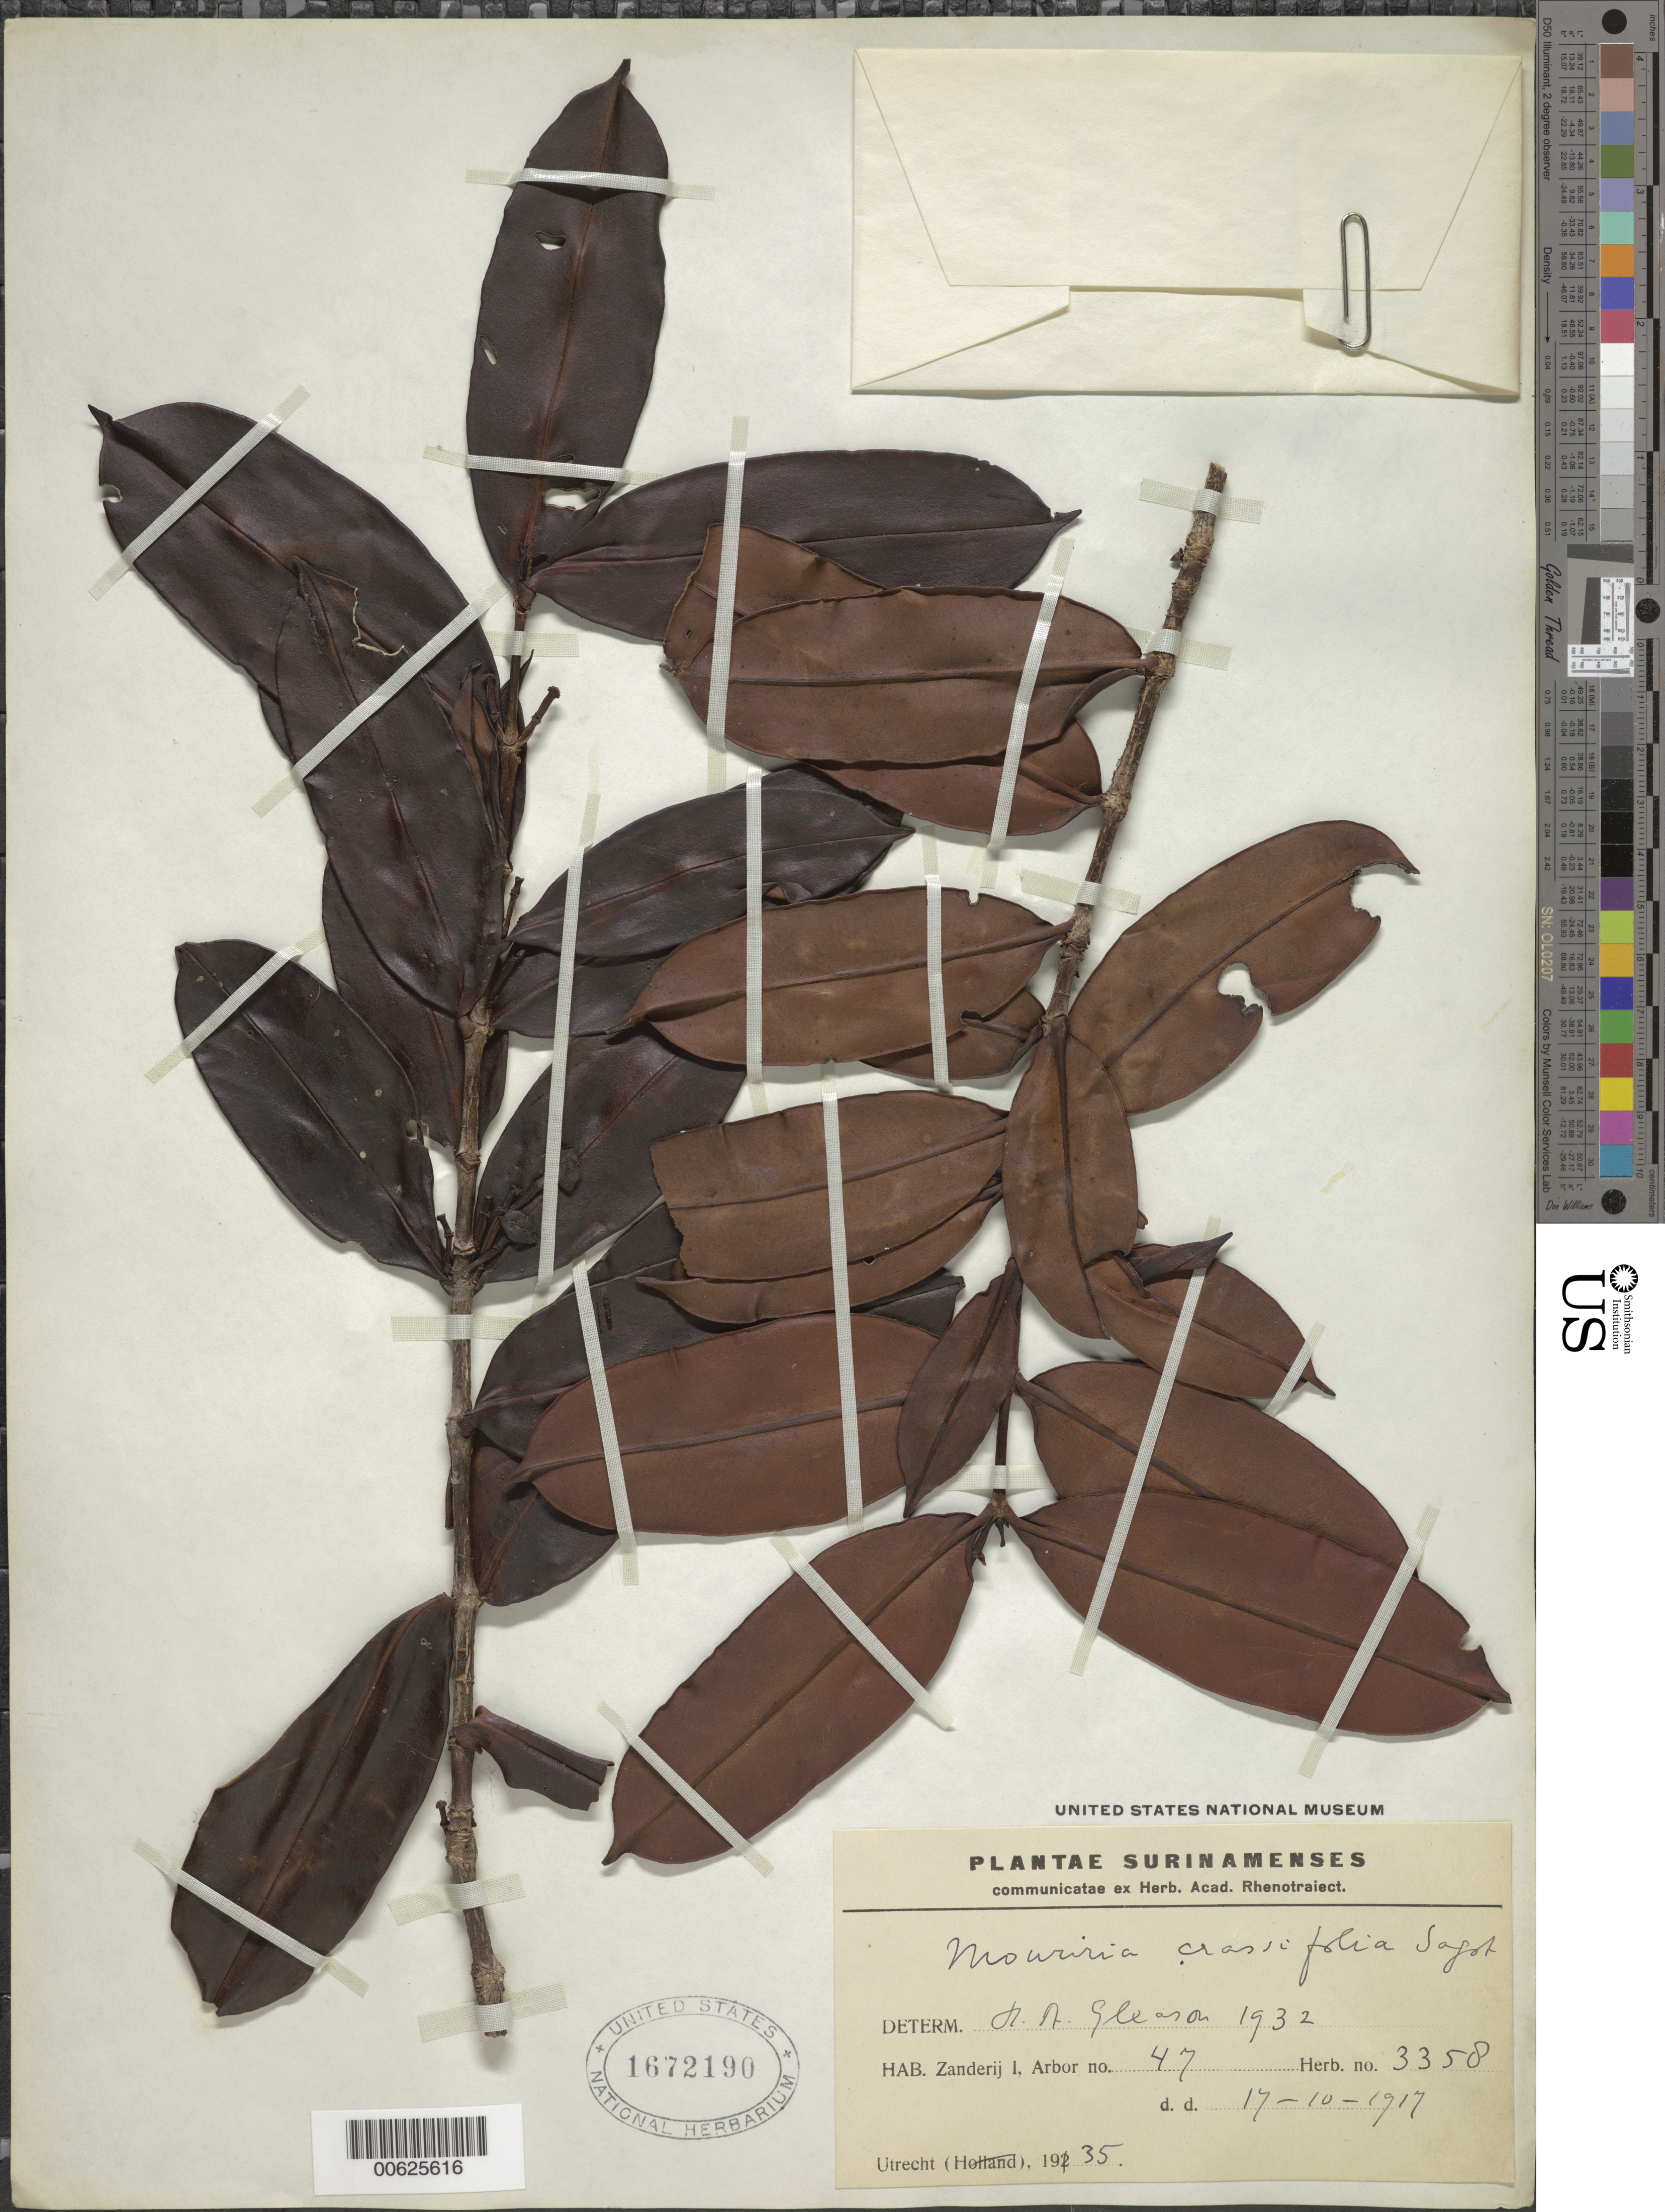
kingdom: Plantae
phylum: Tracheophyta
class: Magnoliopsida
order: Myrtales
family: Melastomataceae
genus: Mouriri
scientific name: Mouriri crassifolia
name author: Sagot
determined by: Gleason, H. A.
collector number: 3358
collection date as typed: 17-Oct-17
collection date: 1917-10-17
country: Suriname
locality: Zanderij I., Forest Reserve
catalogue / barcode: US 1672190